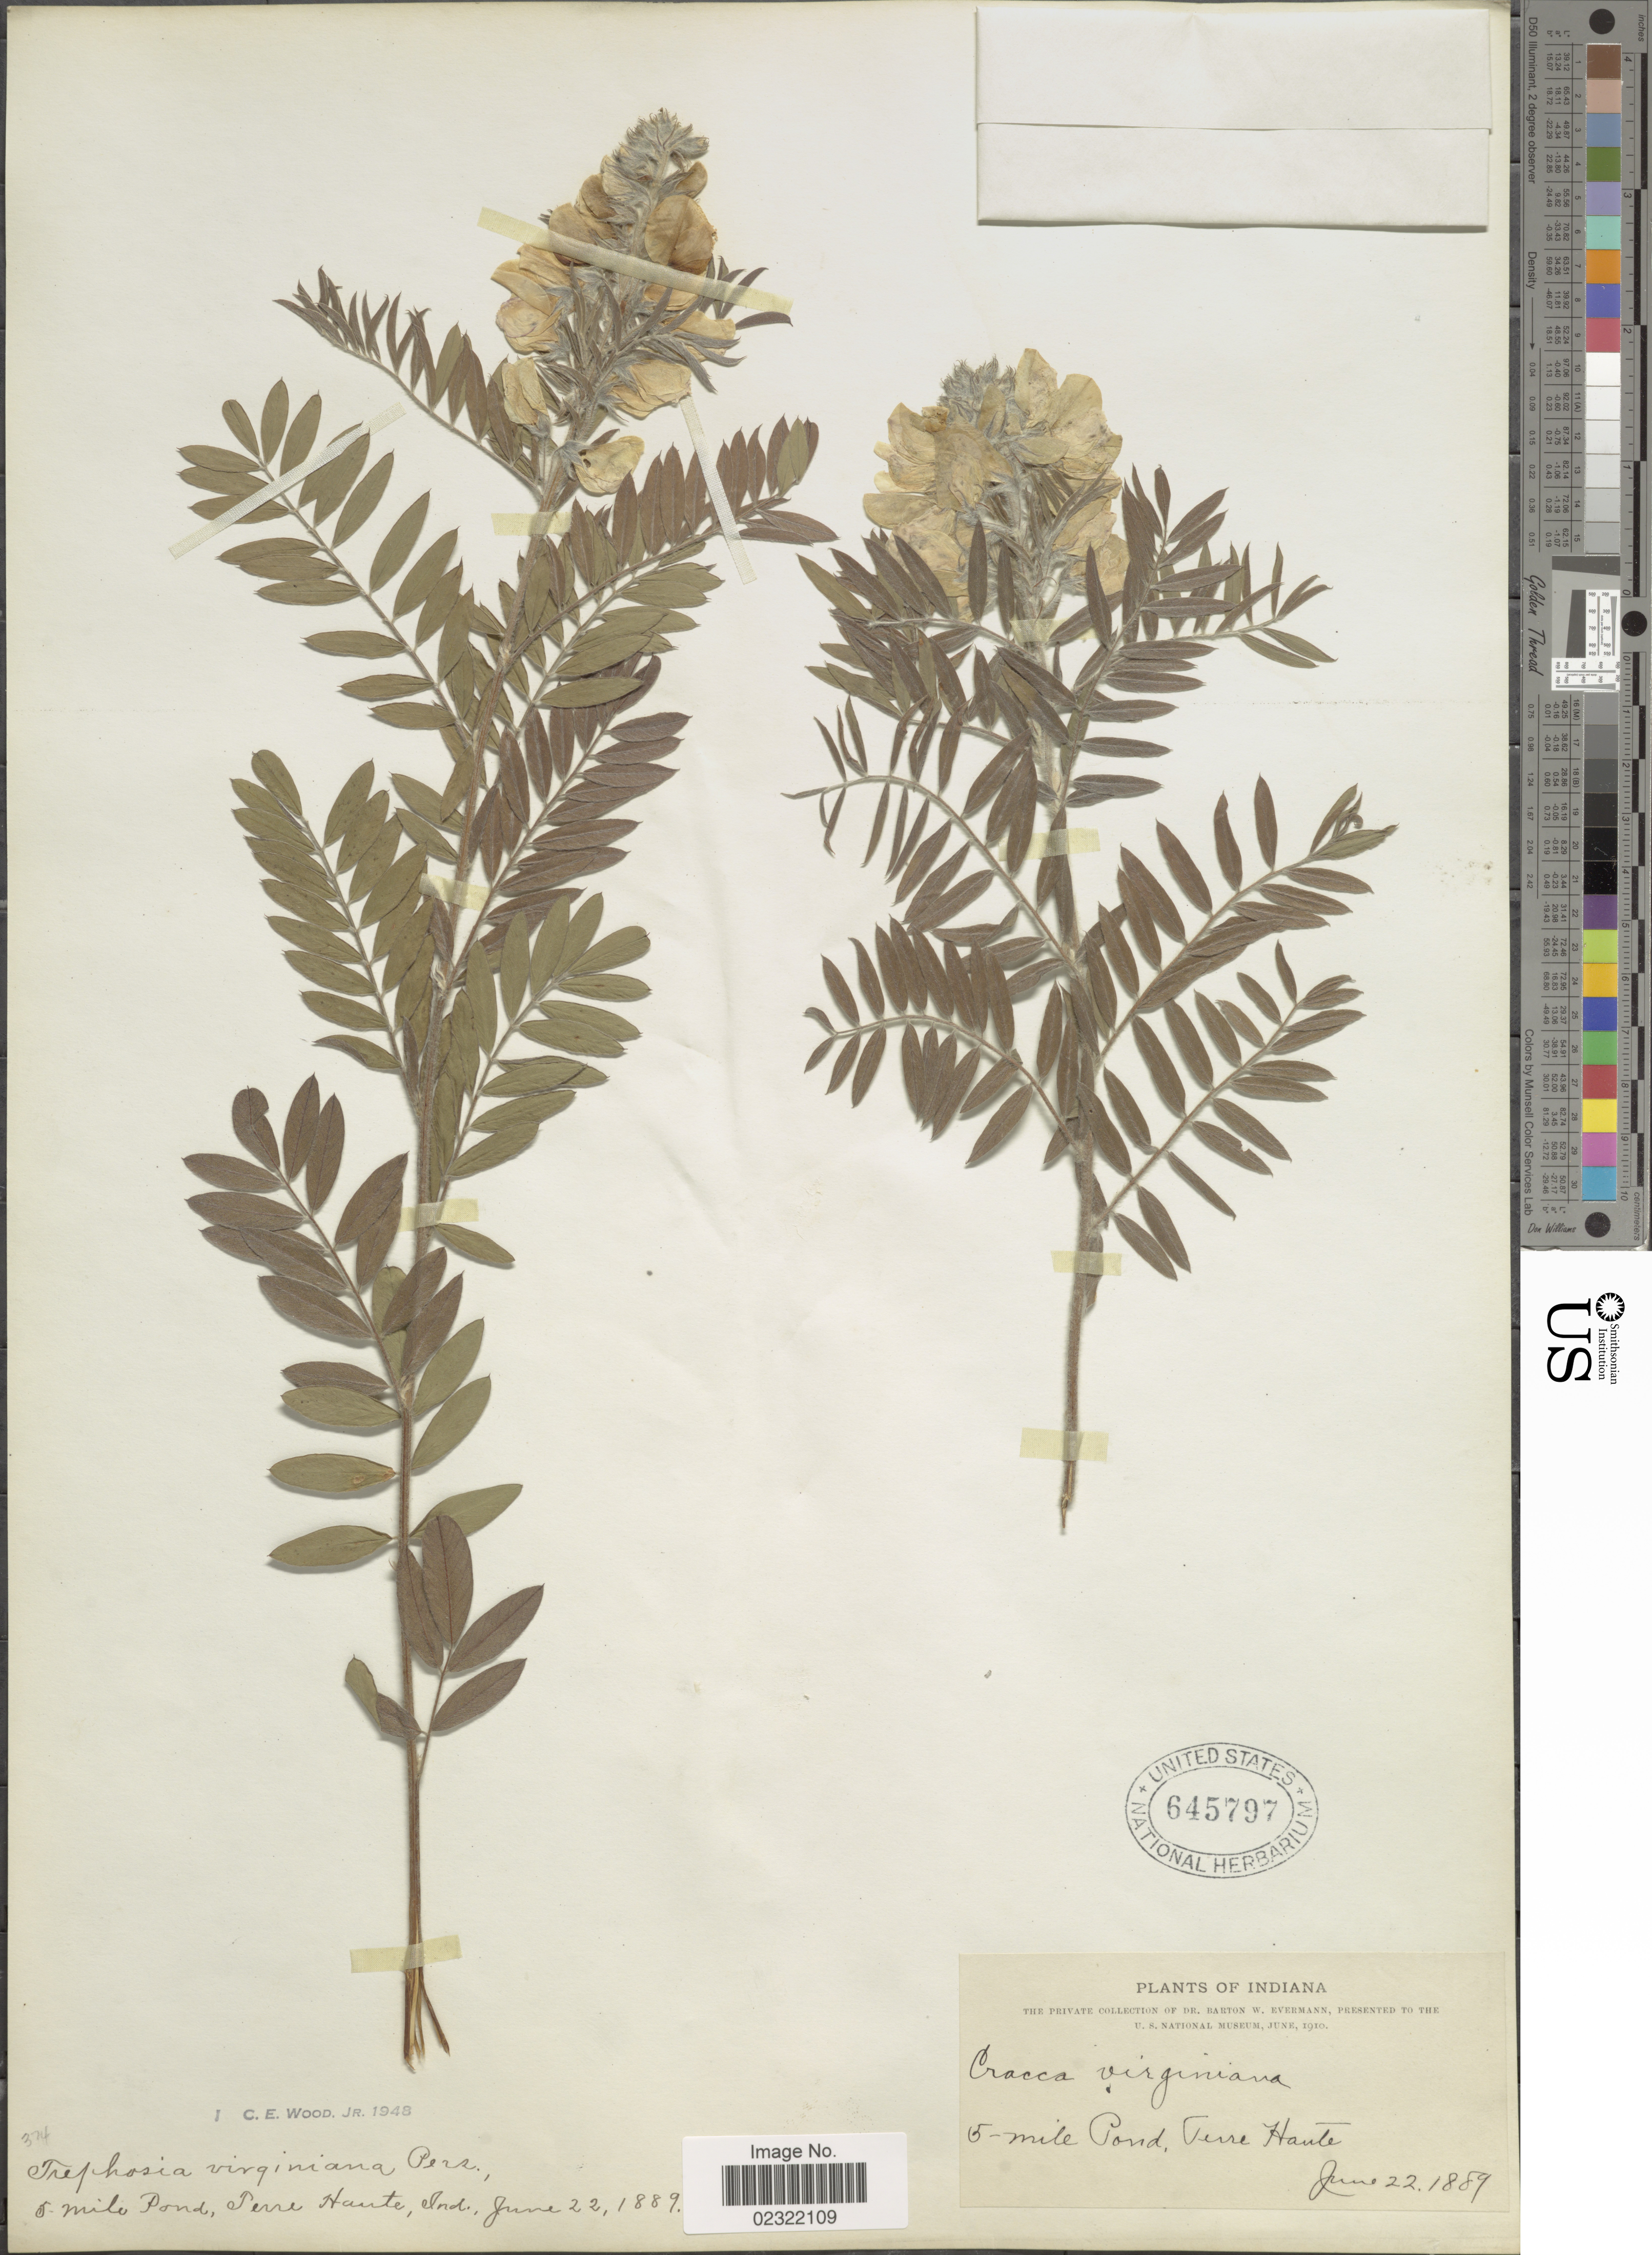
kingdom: Plantae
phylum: Tracheophyta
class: Magnoliopsida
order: Fabales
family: Fabaceae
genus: Tephrosia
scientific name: Tephrosia virginiana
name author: (L.) Pers.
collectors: B. W. Evermann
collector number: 374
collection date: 1889-06-22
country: United States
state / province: Indiana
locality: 5- mile Pond, Terre Haute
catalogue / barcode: US 645797